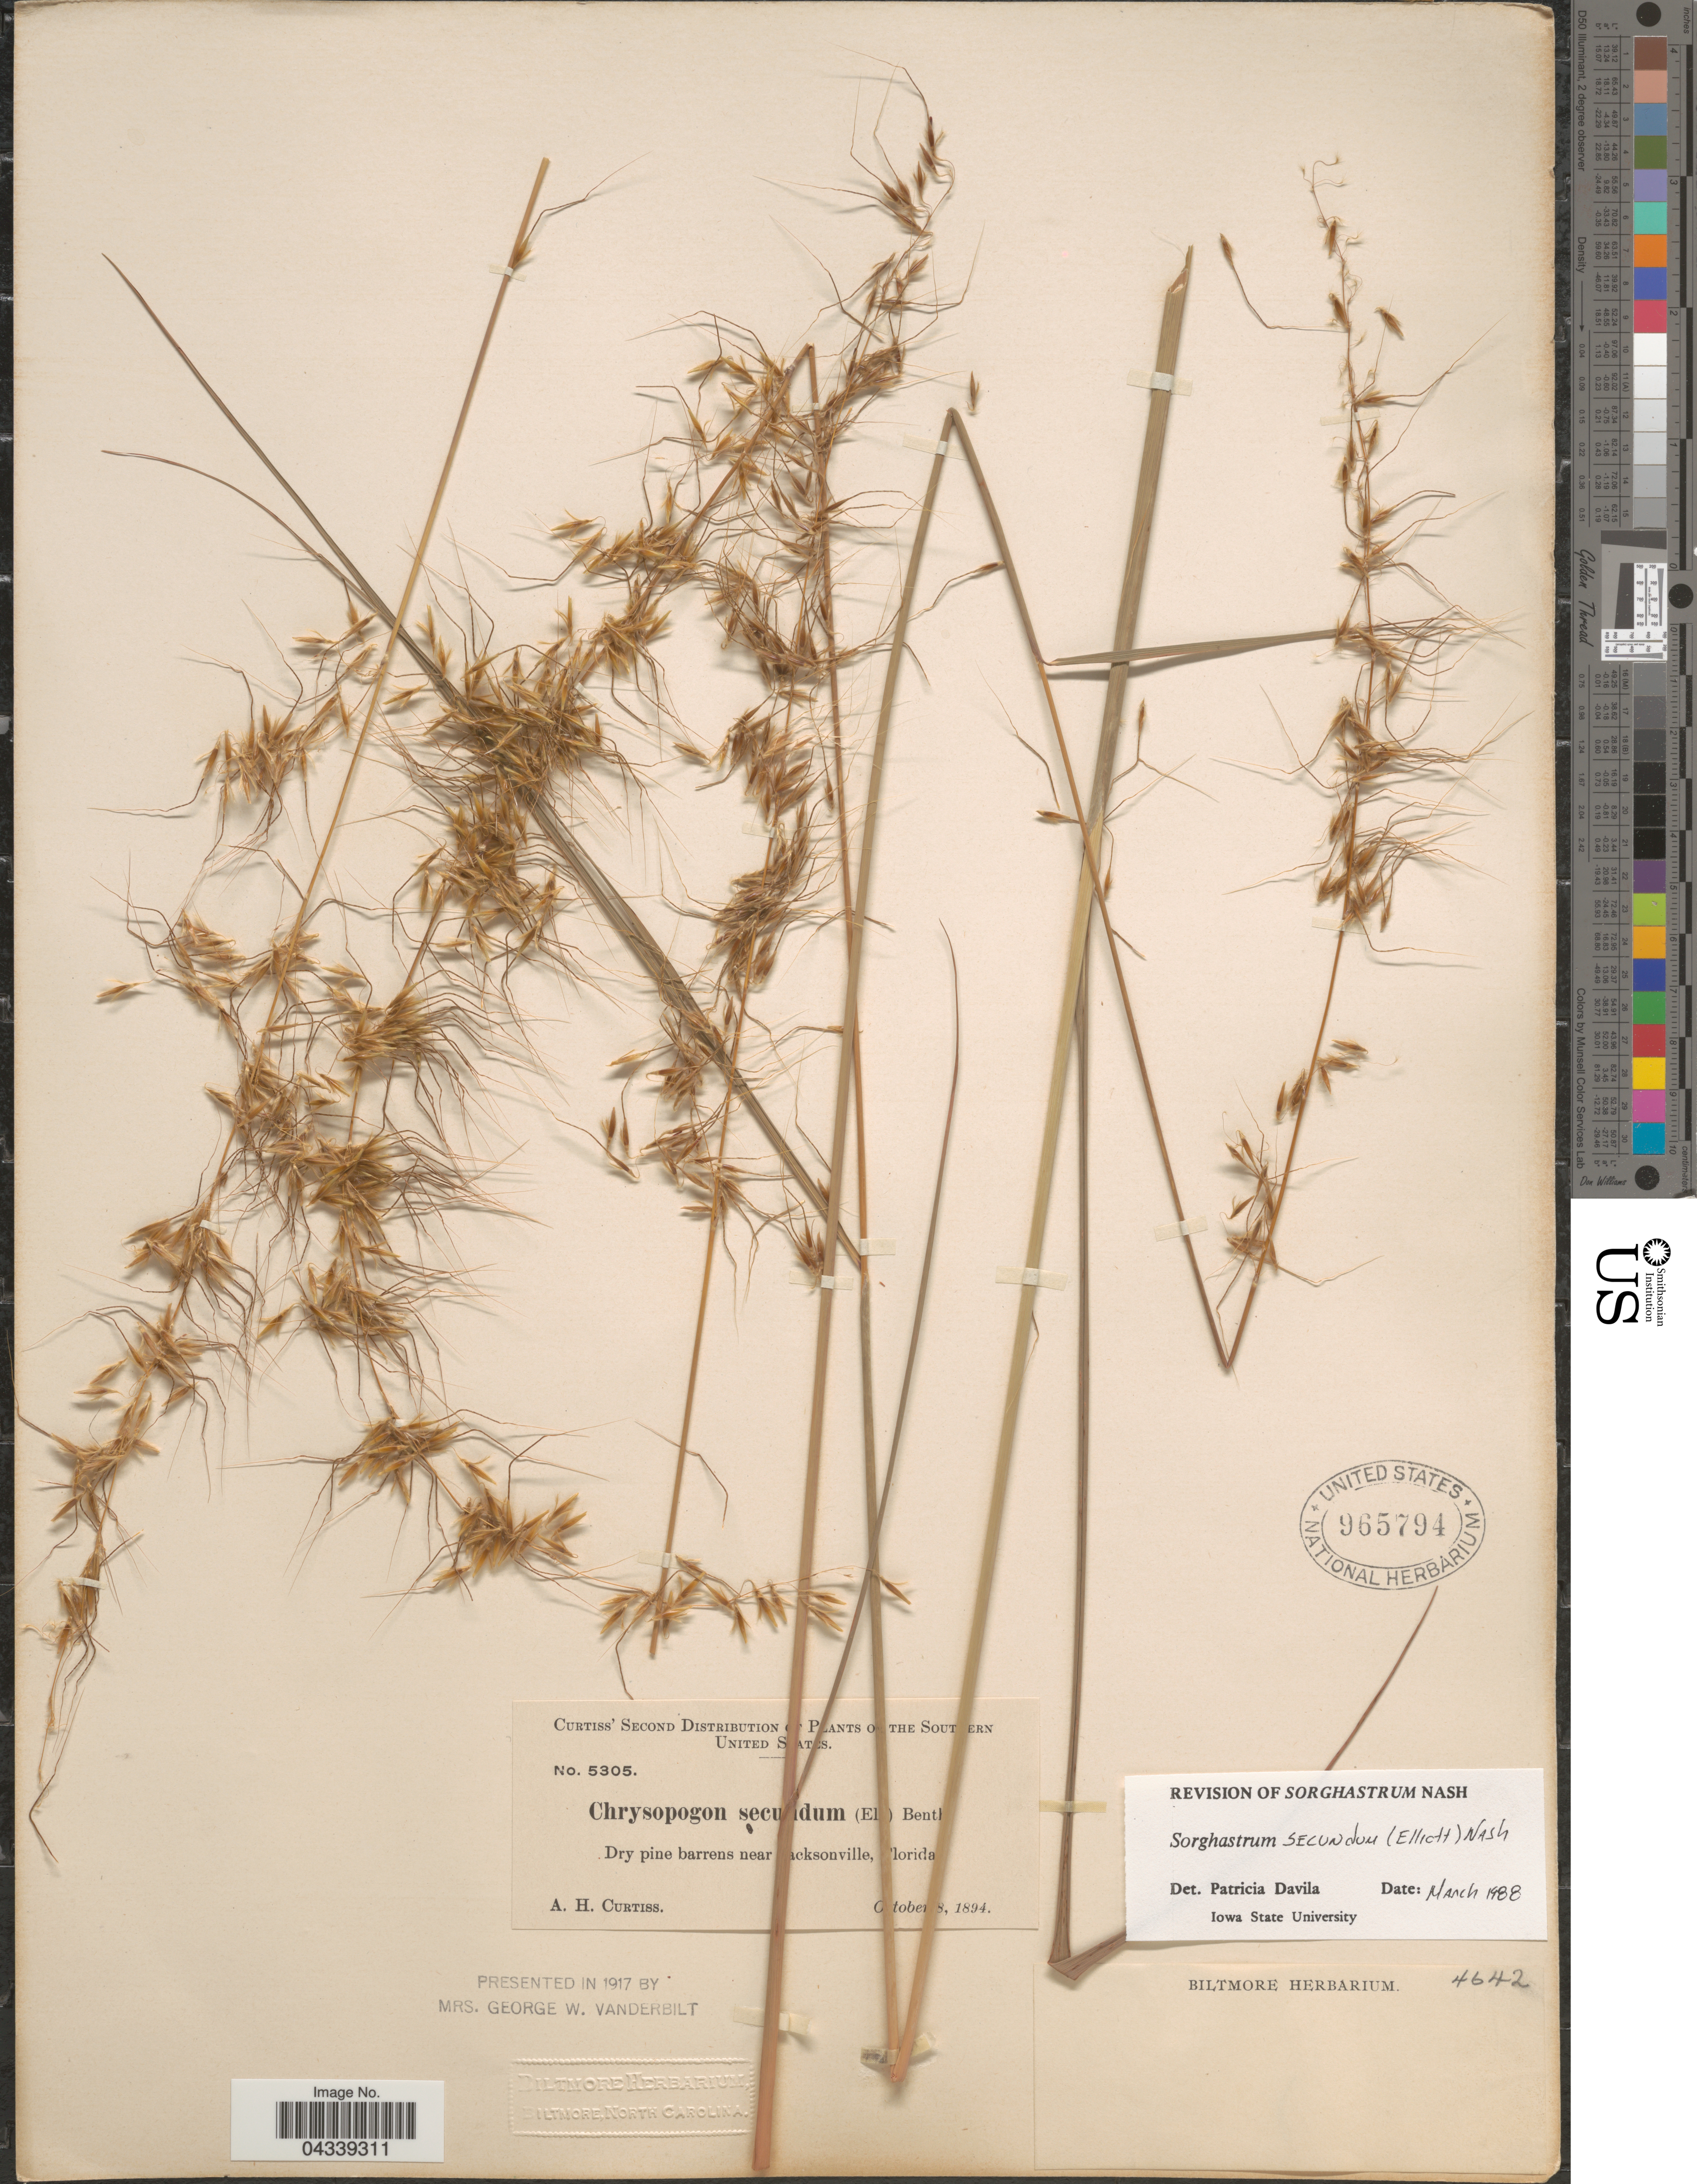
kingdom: Plantae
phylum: Tracheophyta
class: Liliopsida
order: Poales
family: Poaceae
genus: Sorghastrum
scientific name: Sorghastrum secundum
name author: (Elliott) Nash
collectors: A. H. Curtiss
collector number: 5305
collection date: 1894-10-08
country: United States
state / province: Florida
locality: The Southern United States. Dry pine barrens near Jacksonville.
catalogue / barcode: US 965794